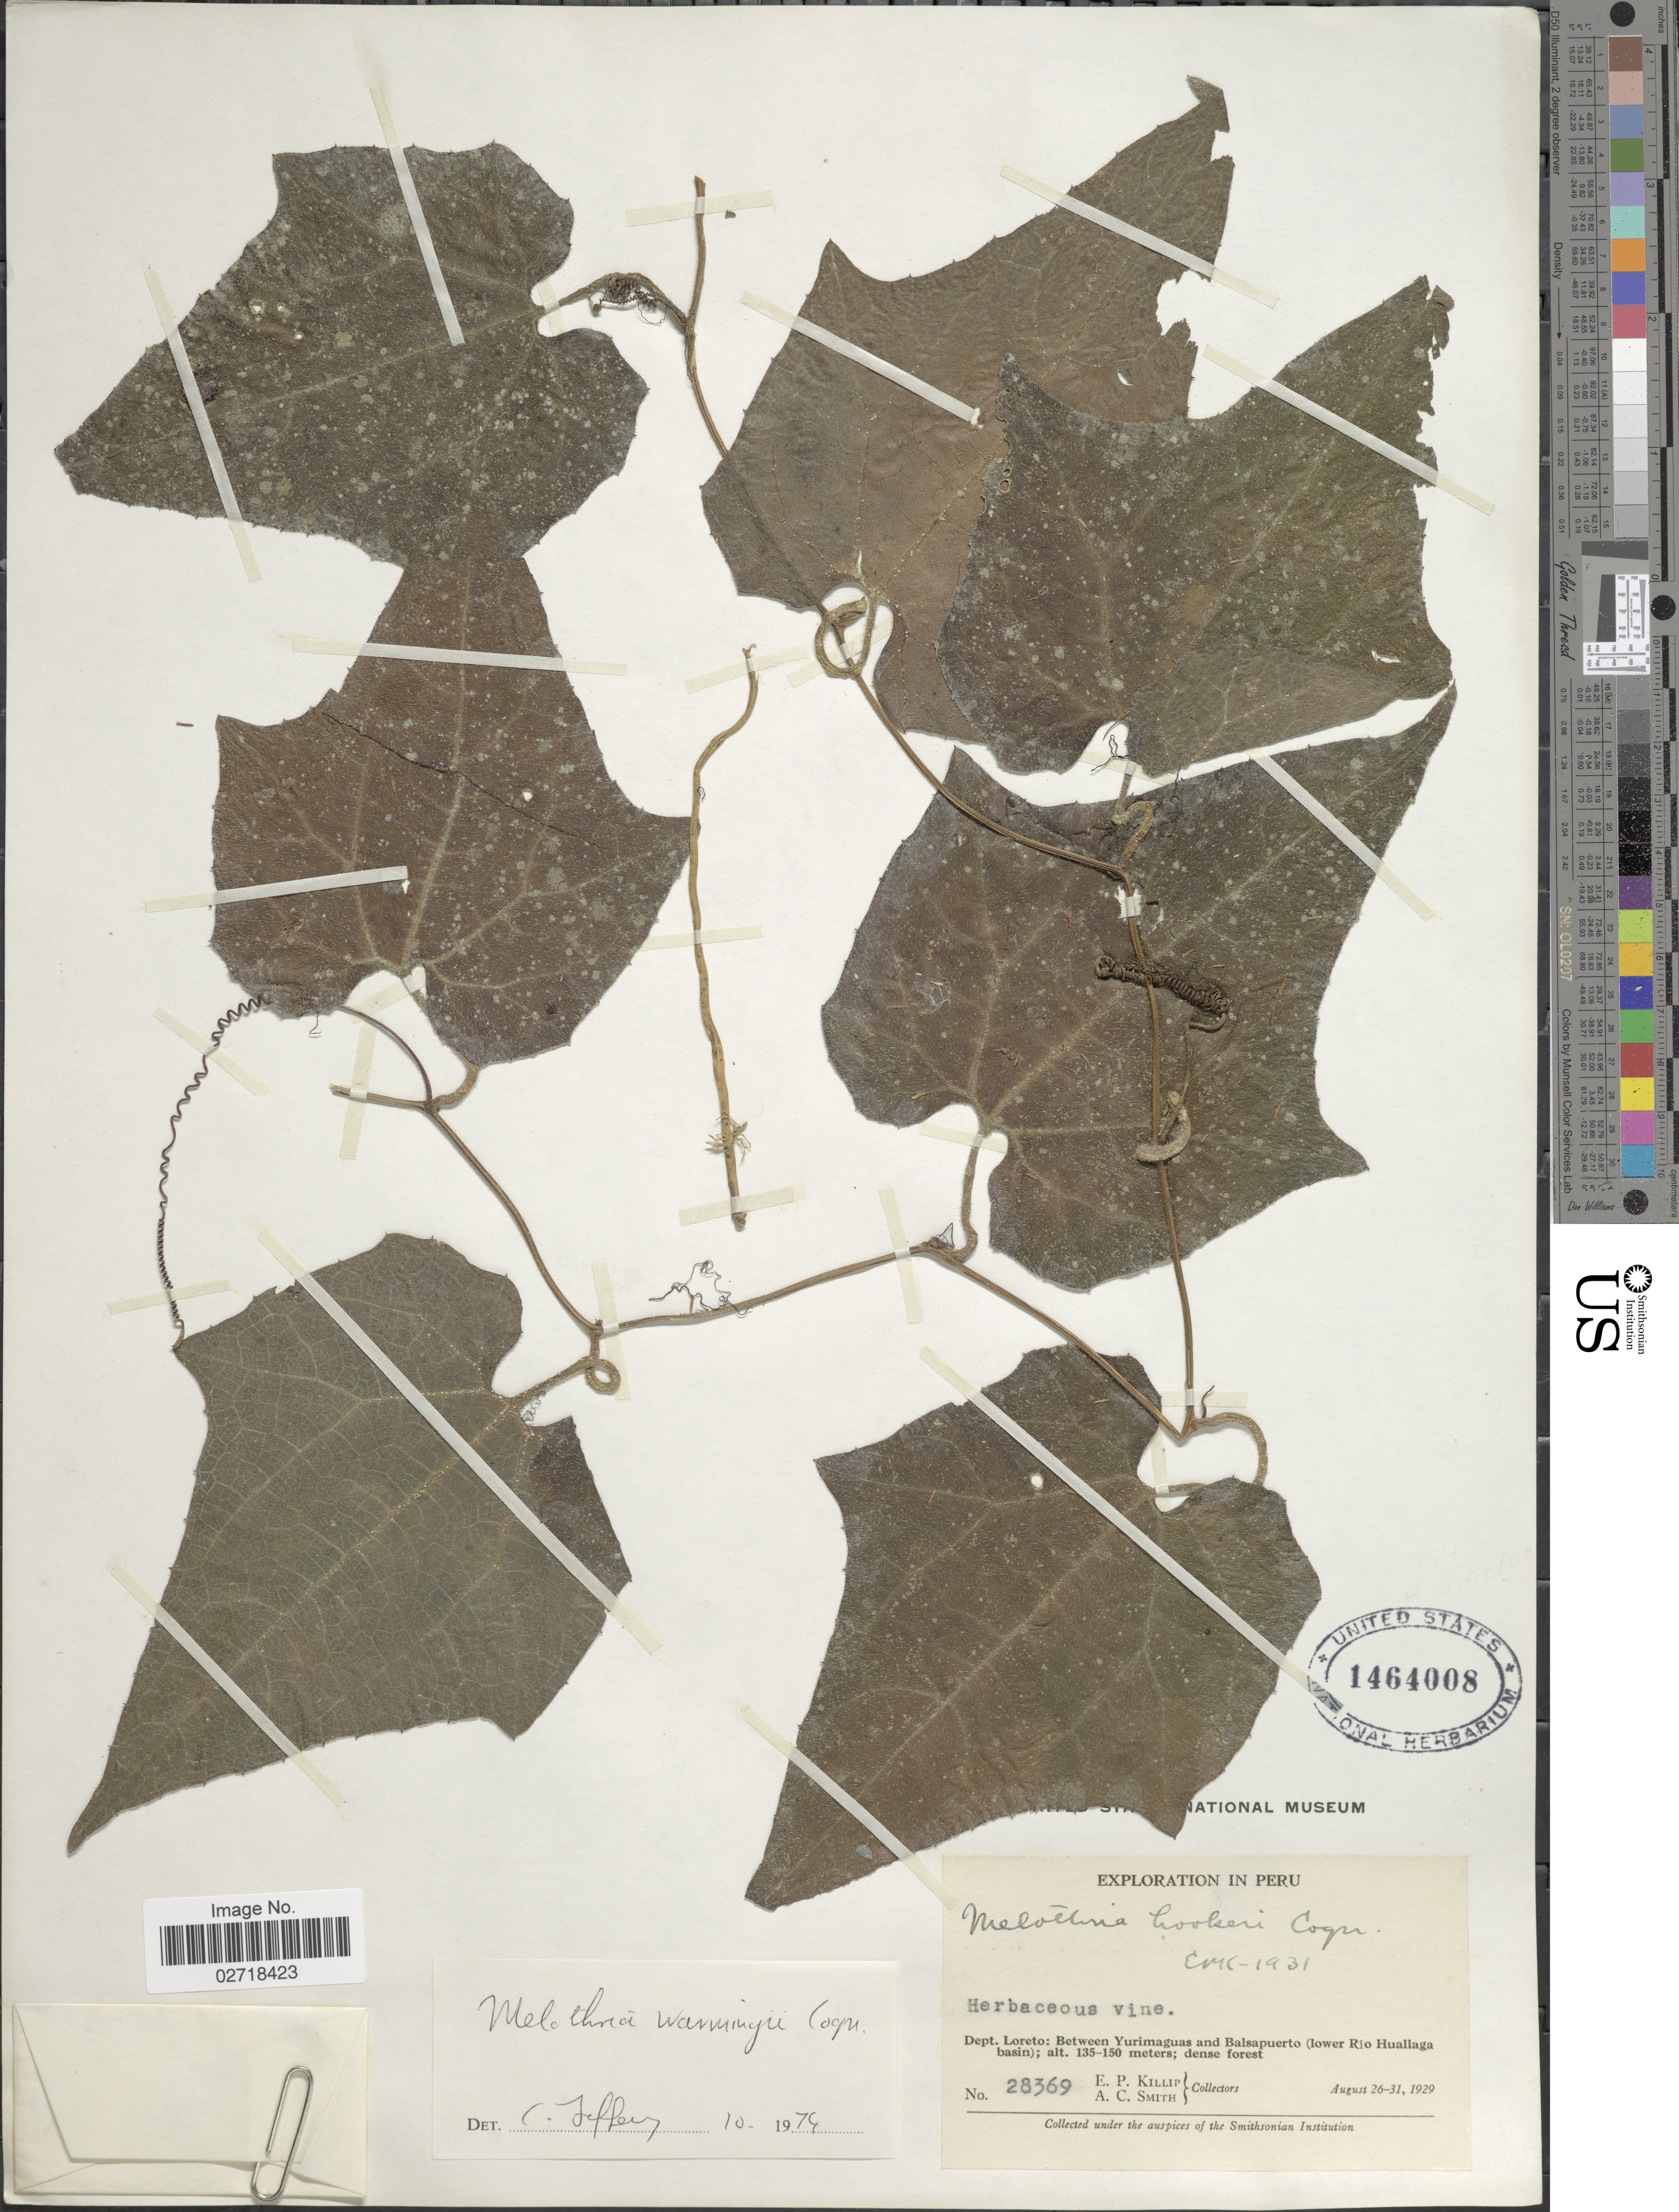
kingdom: Plantae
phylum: Tracheophyta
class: Magnoliopsida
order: Cucurbitales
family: Cucurbitaceae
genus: Melothria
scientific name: Melothria warmingii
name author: Cogn.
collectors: E. P. Killip & A. C. Smith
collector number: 28369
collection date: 1929-08-26/1929-08-31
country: Peru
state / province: Loreto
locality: Between Yurimaguas and Balsapuerto (lower Rio Huallaga basin)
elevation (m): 135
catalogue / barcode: US 1464008